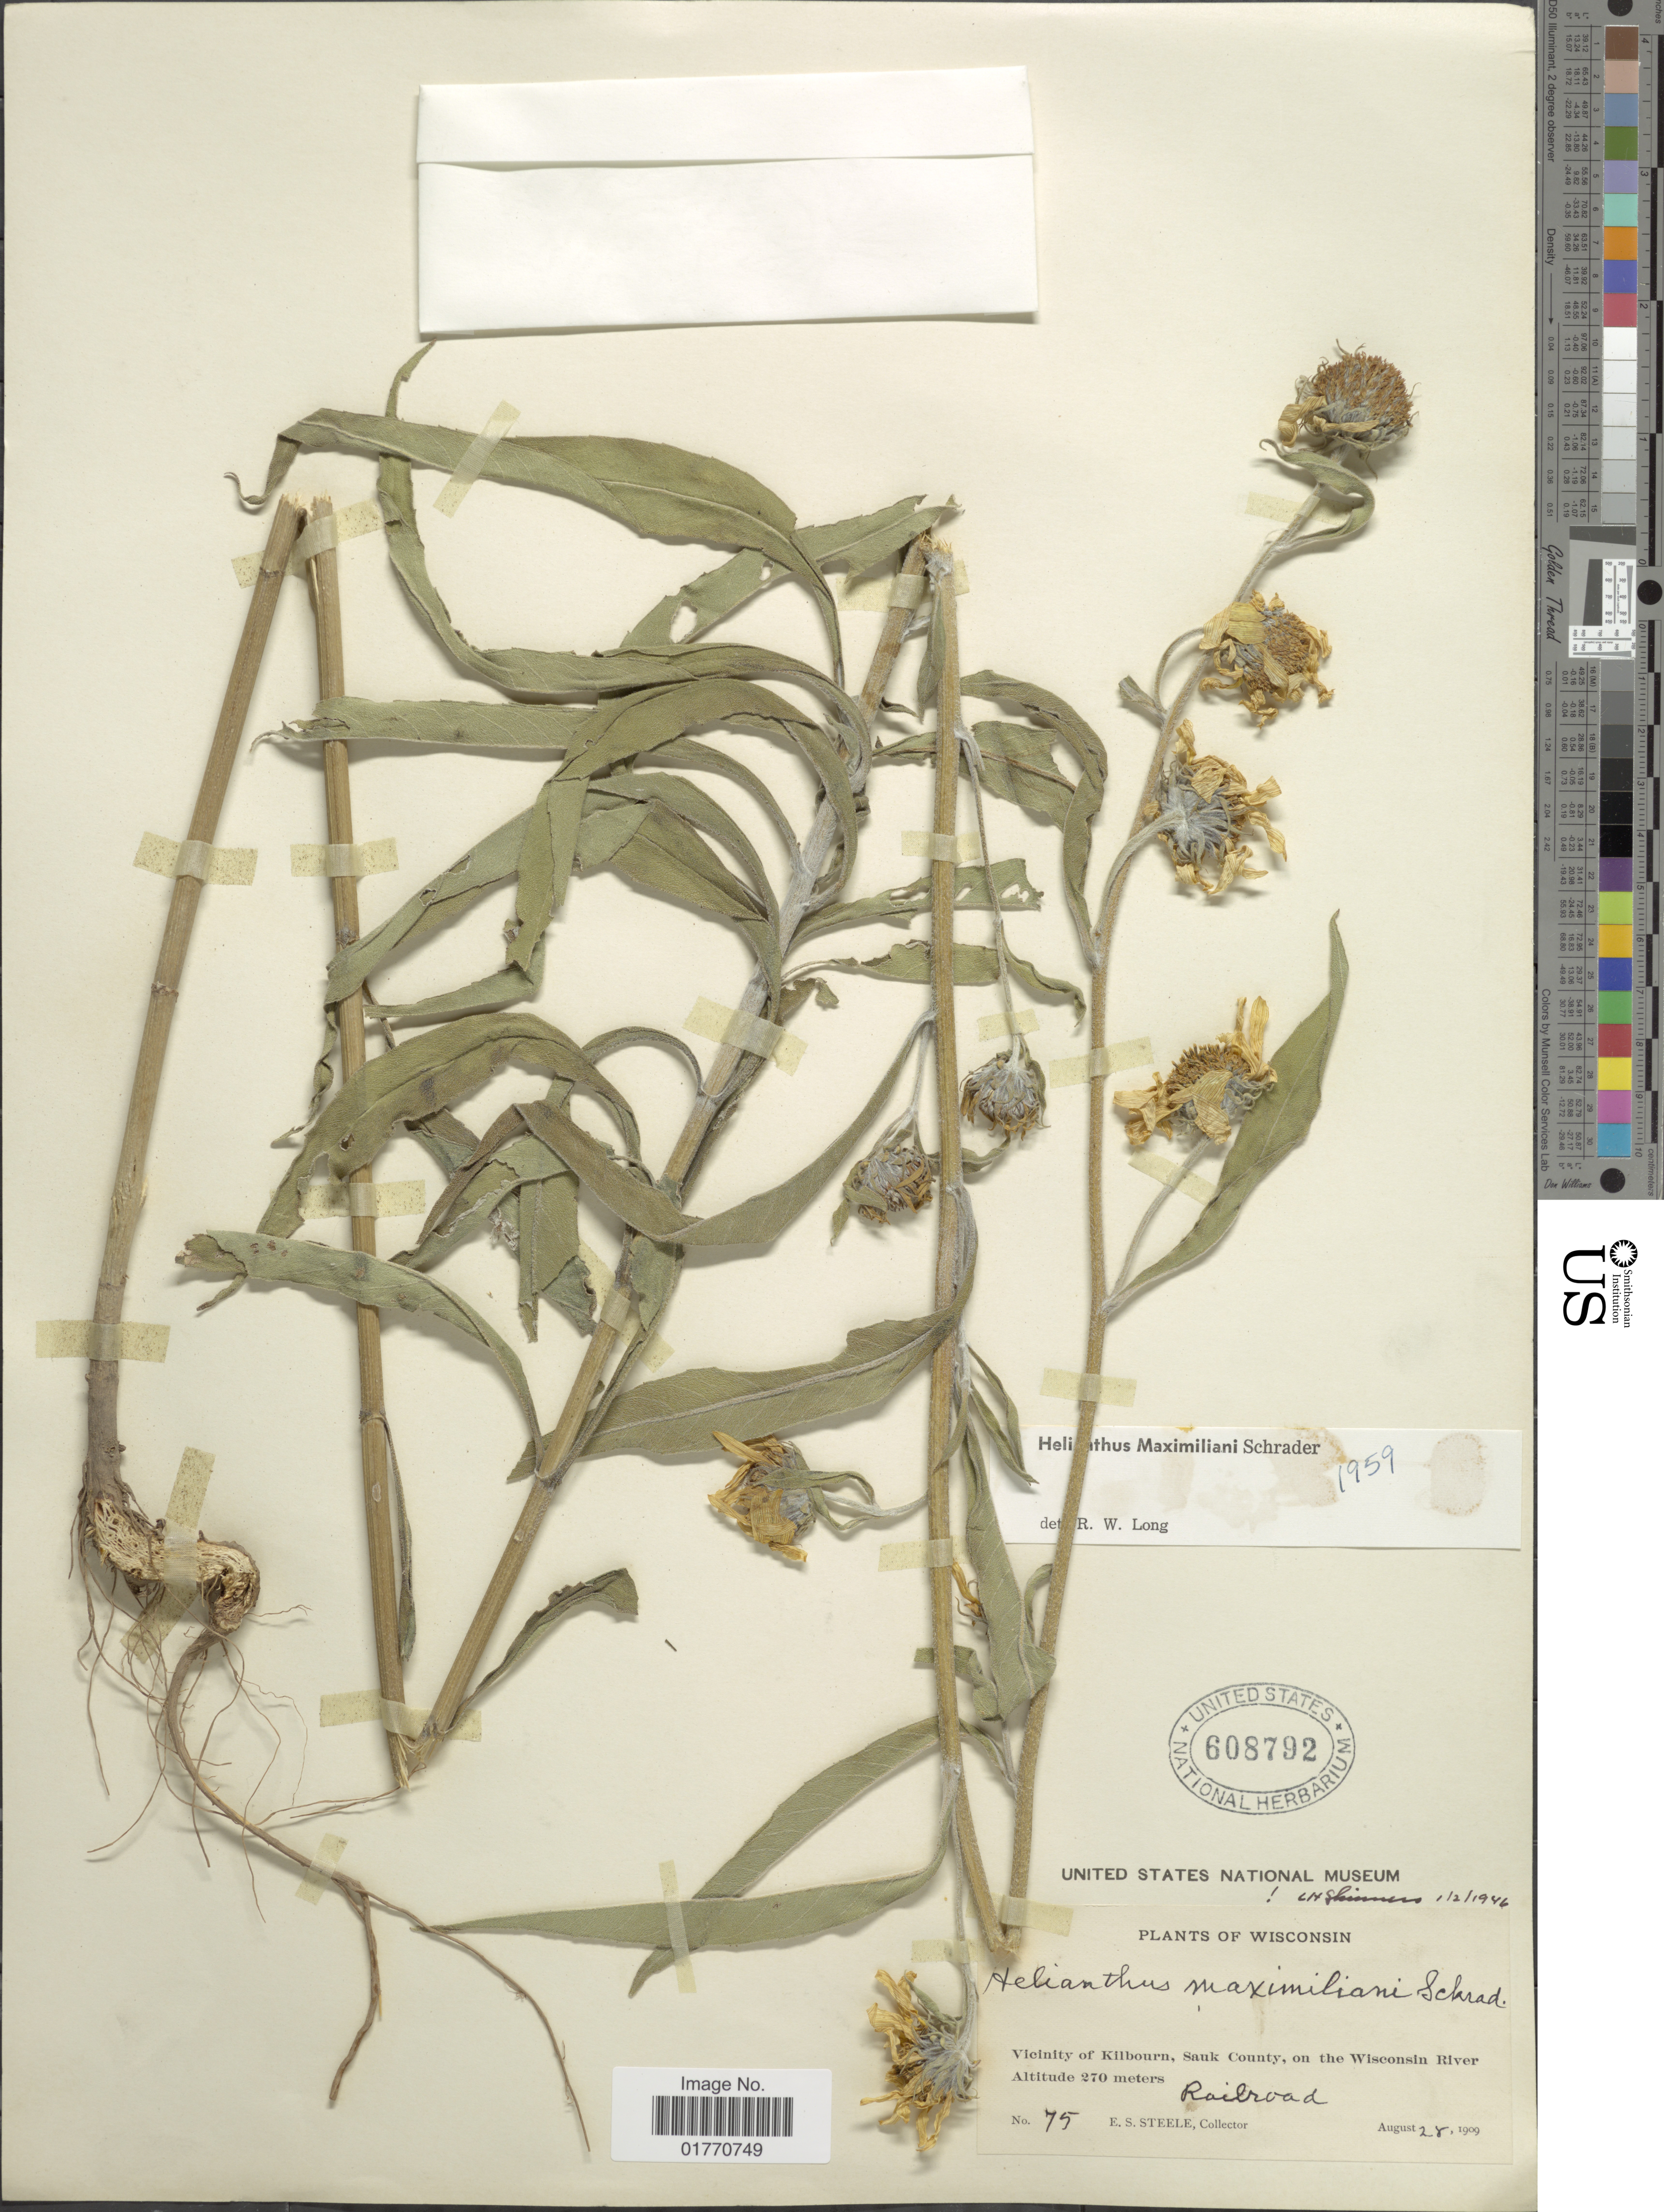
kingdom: Plantae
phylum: Tracheophyta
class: Magnoliopsida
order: Asterales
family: Asteraceae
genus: Helianthus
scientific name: Helianthus maximiliani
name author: Schrad.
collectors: E. Steele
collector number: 75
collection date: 1909-08-28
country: United States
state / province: Wisconsin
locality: Vicinity of Kilbourn, Sauk County, on the Wisconsin River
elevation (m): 270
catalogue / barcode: US 608792